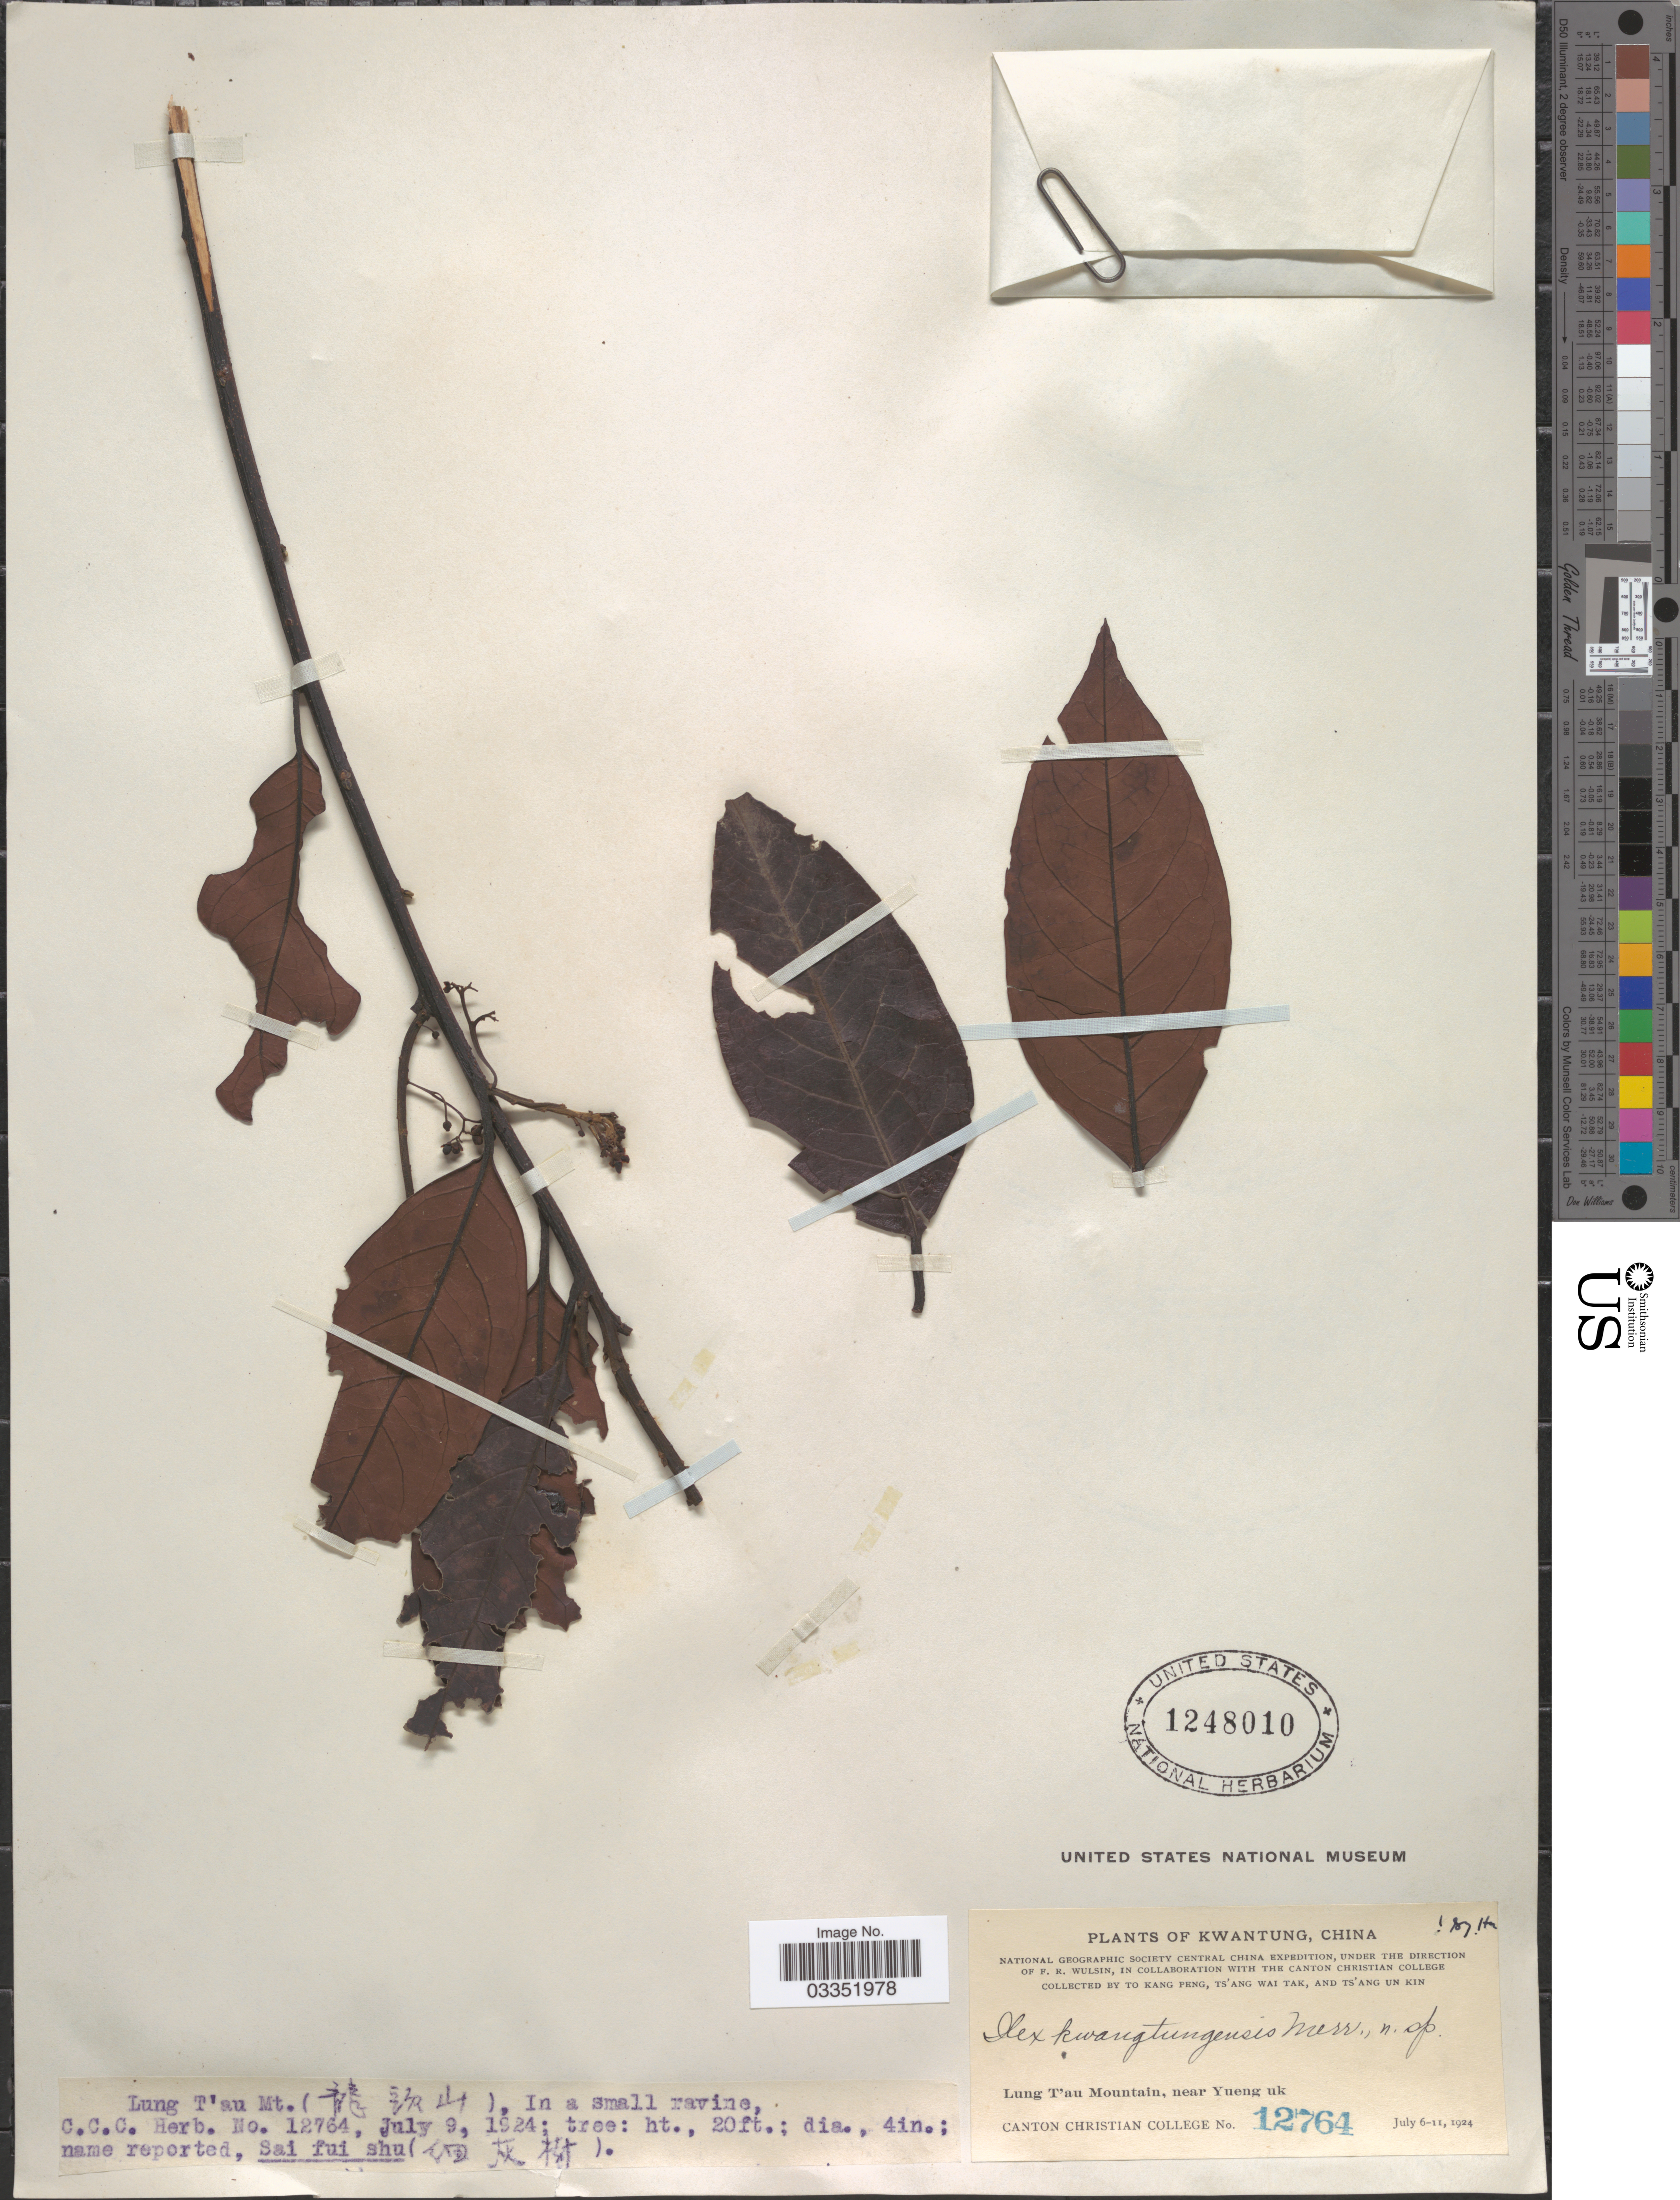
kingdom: Plantae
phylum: Tracheophyta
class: Magnoliopsida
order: Aquifoliales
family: Aquifoliaceae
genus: Ilex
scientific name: Ilex kwangtungensis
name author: Merr.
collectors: Kang Peng To, W. T. Tsang & Ts' Ang Un Kin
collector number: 12764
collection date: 1924-07-09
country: China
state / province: Guangdong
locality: Kwangtung. Lung T'au Mountain, near Yeung uk. In a small ravine.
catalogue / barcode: US 1248010